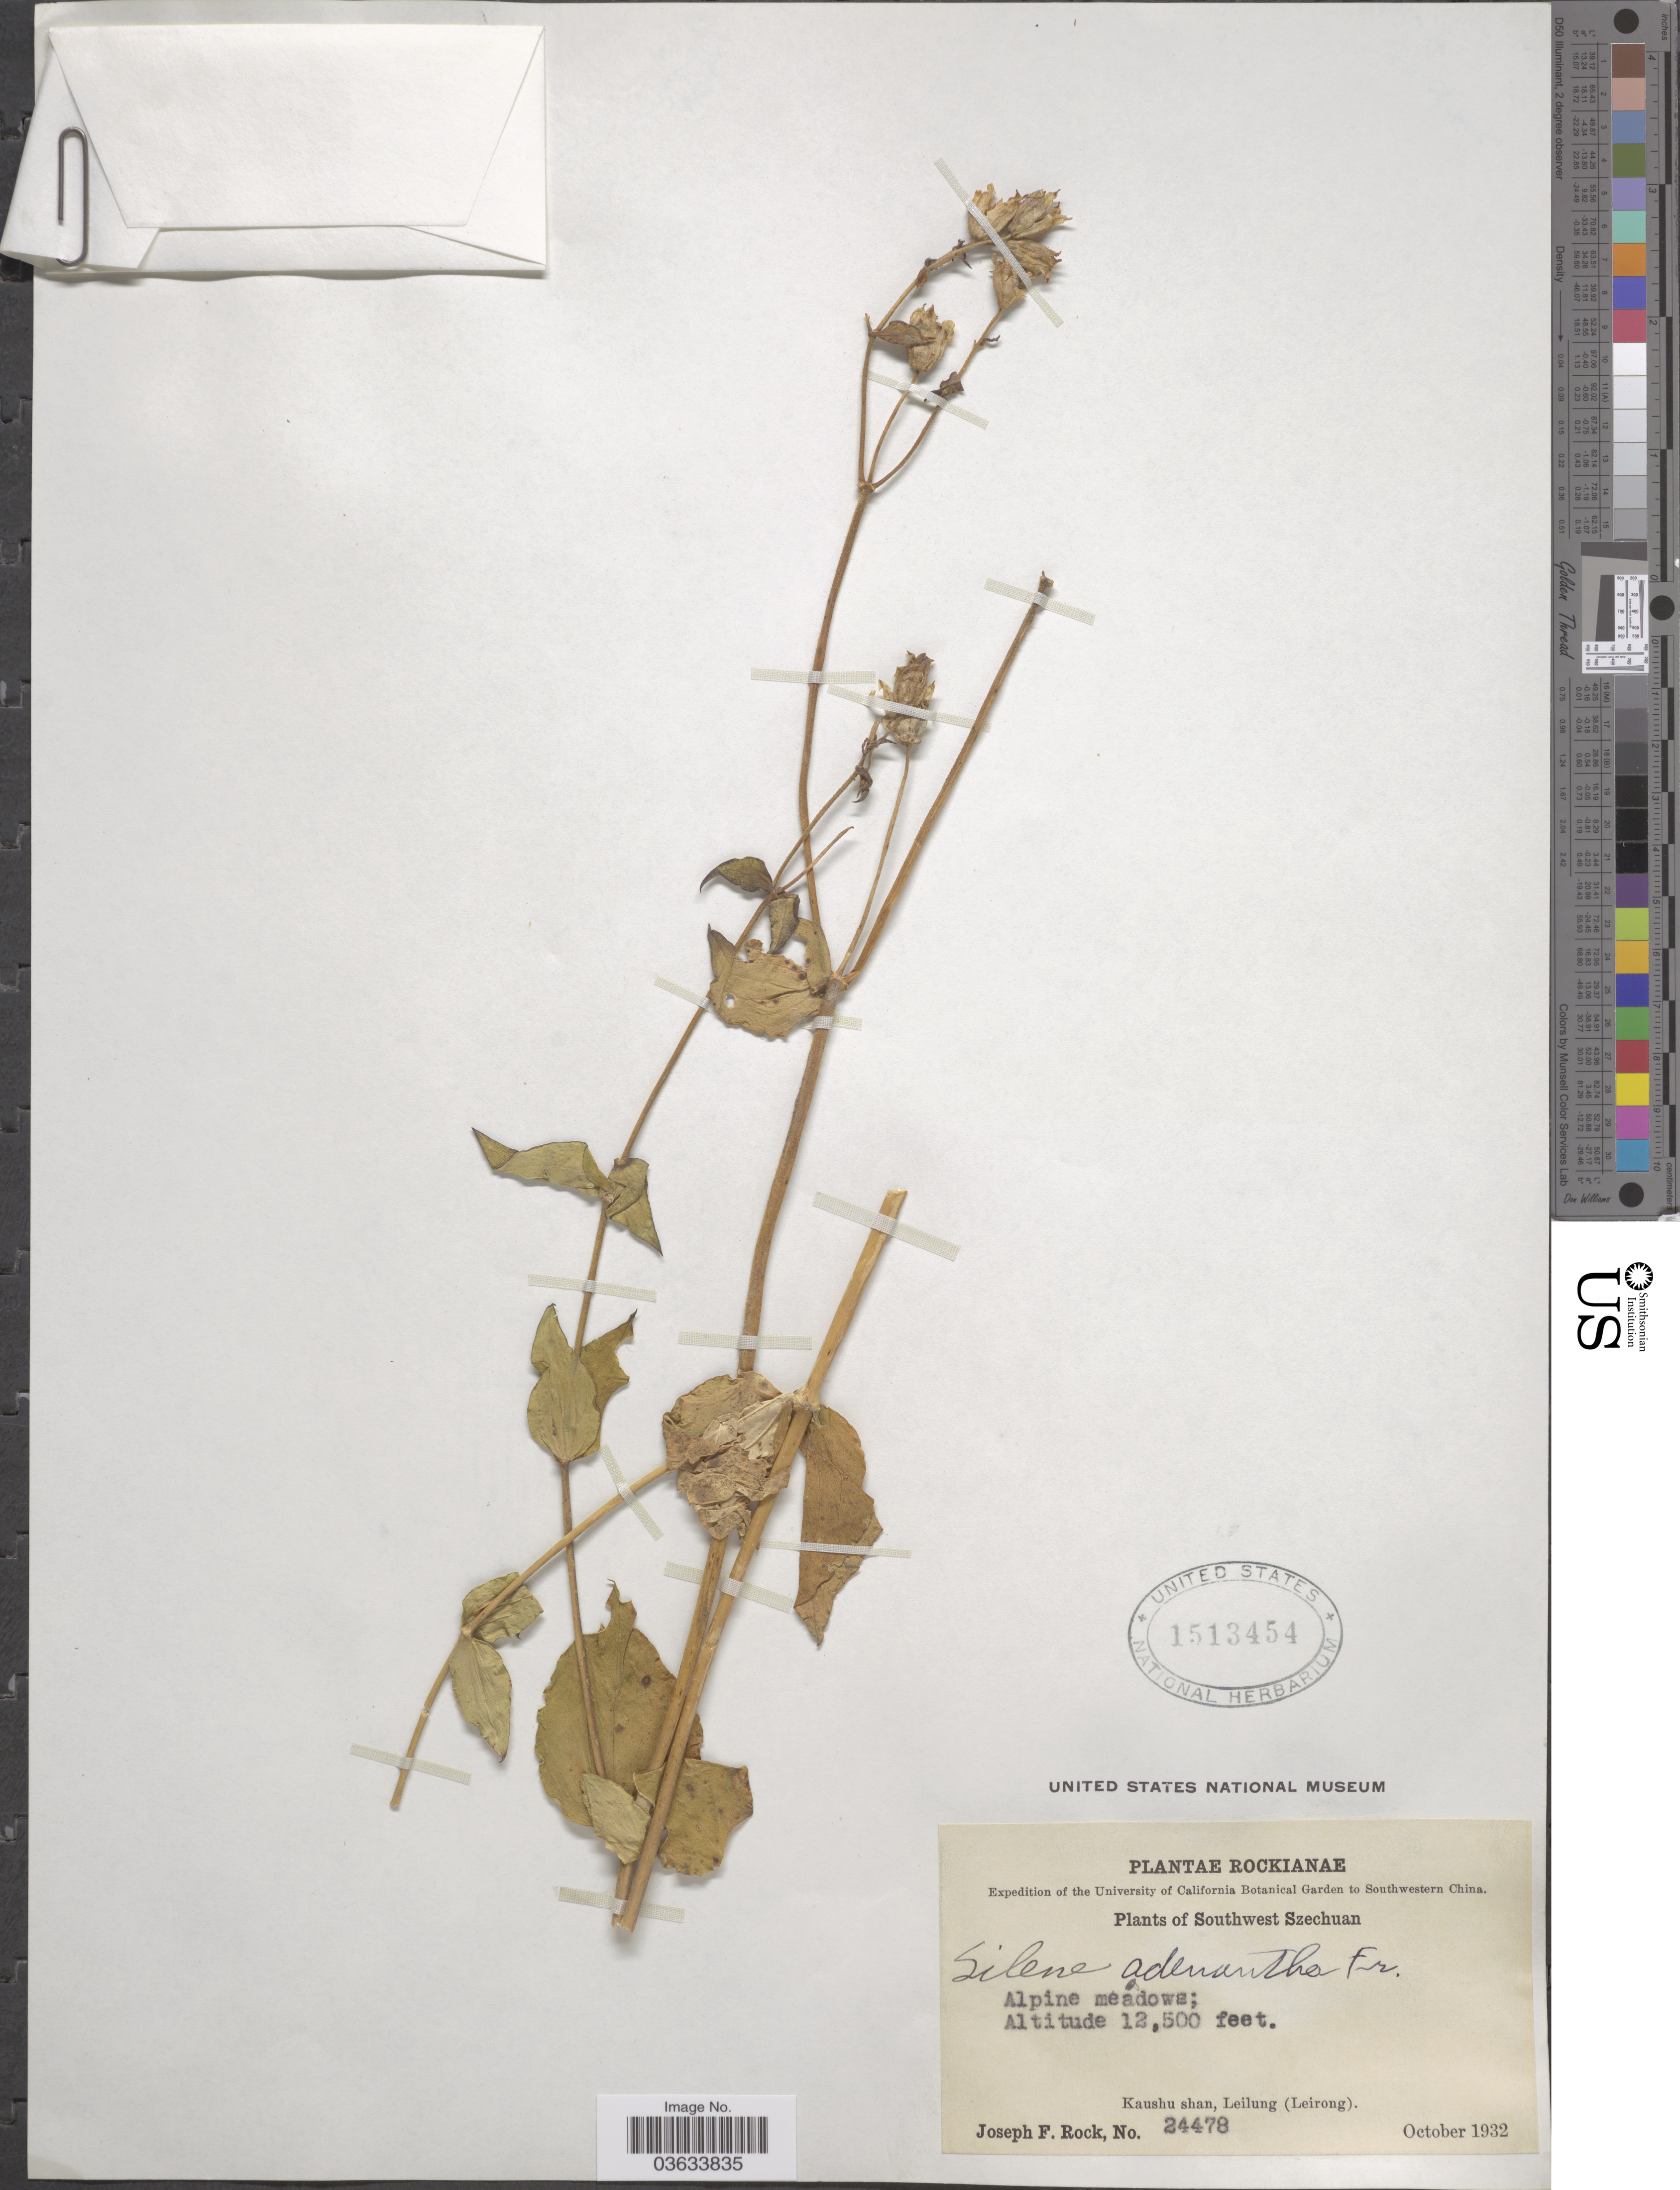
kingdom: Plantae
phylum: Tracheophyta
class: Magnoliopsida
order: Caryophyllales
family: Caryophyllaceae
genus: Silene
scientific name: Silene adenantha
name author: Franch.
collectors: J. F. Rock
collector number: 24478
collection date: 1932-10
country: China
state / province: Sichuan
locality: Southwestern China. Southwest Szechuan. Kaushu shan. Leilung (Leirong).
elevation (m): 3810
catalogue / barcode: US 1513454